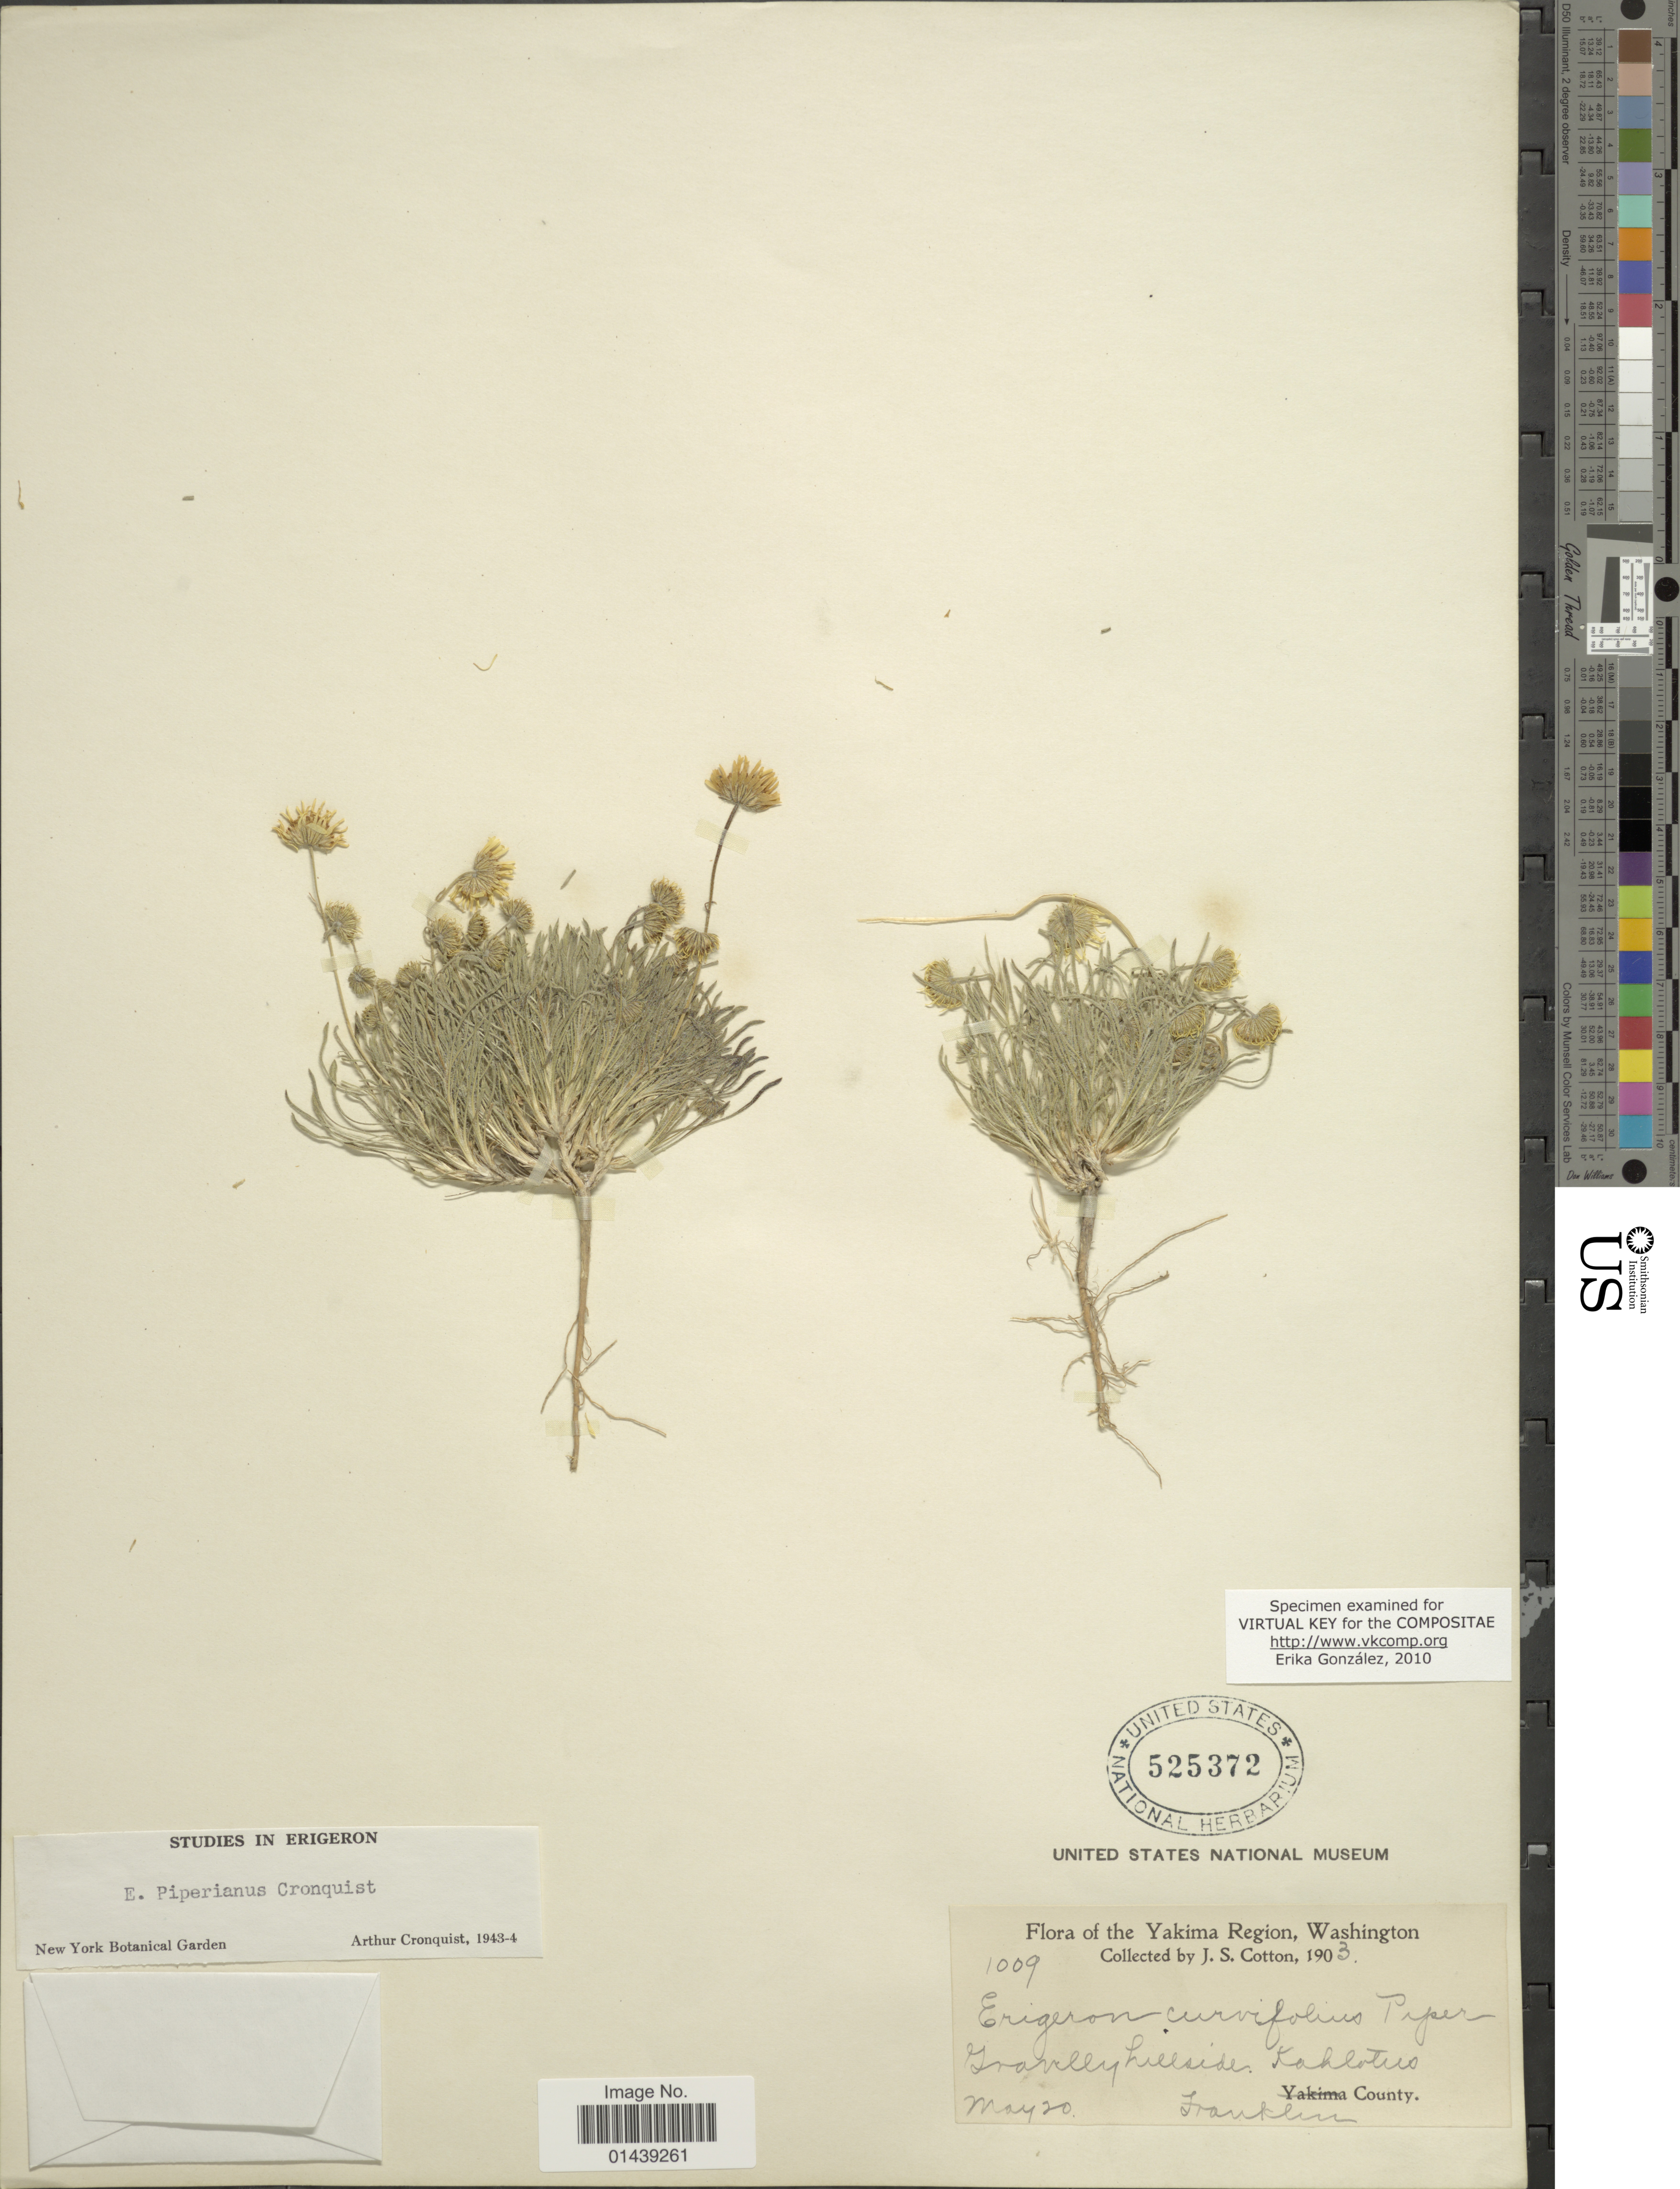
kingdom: Plantae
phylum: Tracheophyta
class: Magnoliopsida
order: Asterales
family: Asteraceae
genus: Erigeron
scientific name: Erigeron piperianus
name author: Cronq.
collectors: J. S. Cotton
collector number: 1009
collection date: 1903-05-20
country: United States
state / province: Washington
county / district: Franklin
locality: Yakima Region. Kahlotus. Franklin County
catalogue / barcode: US 525372